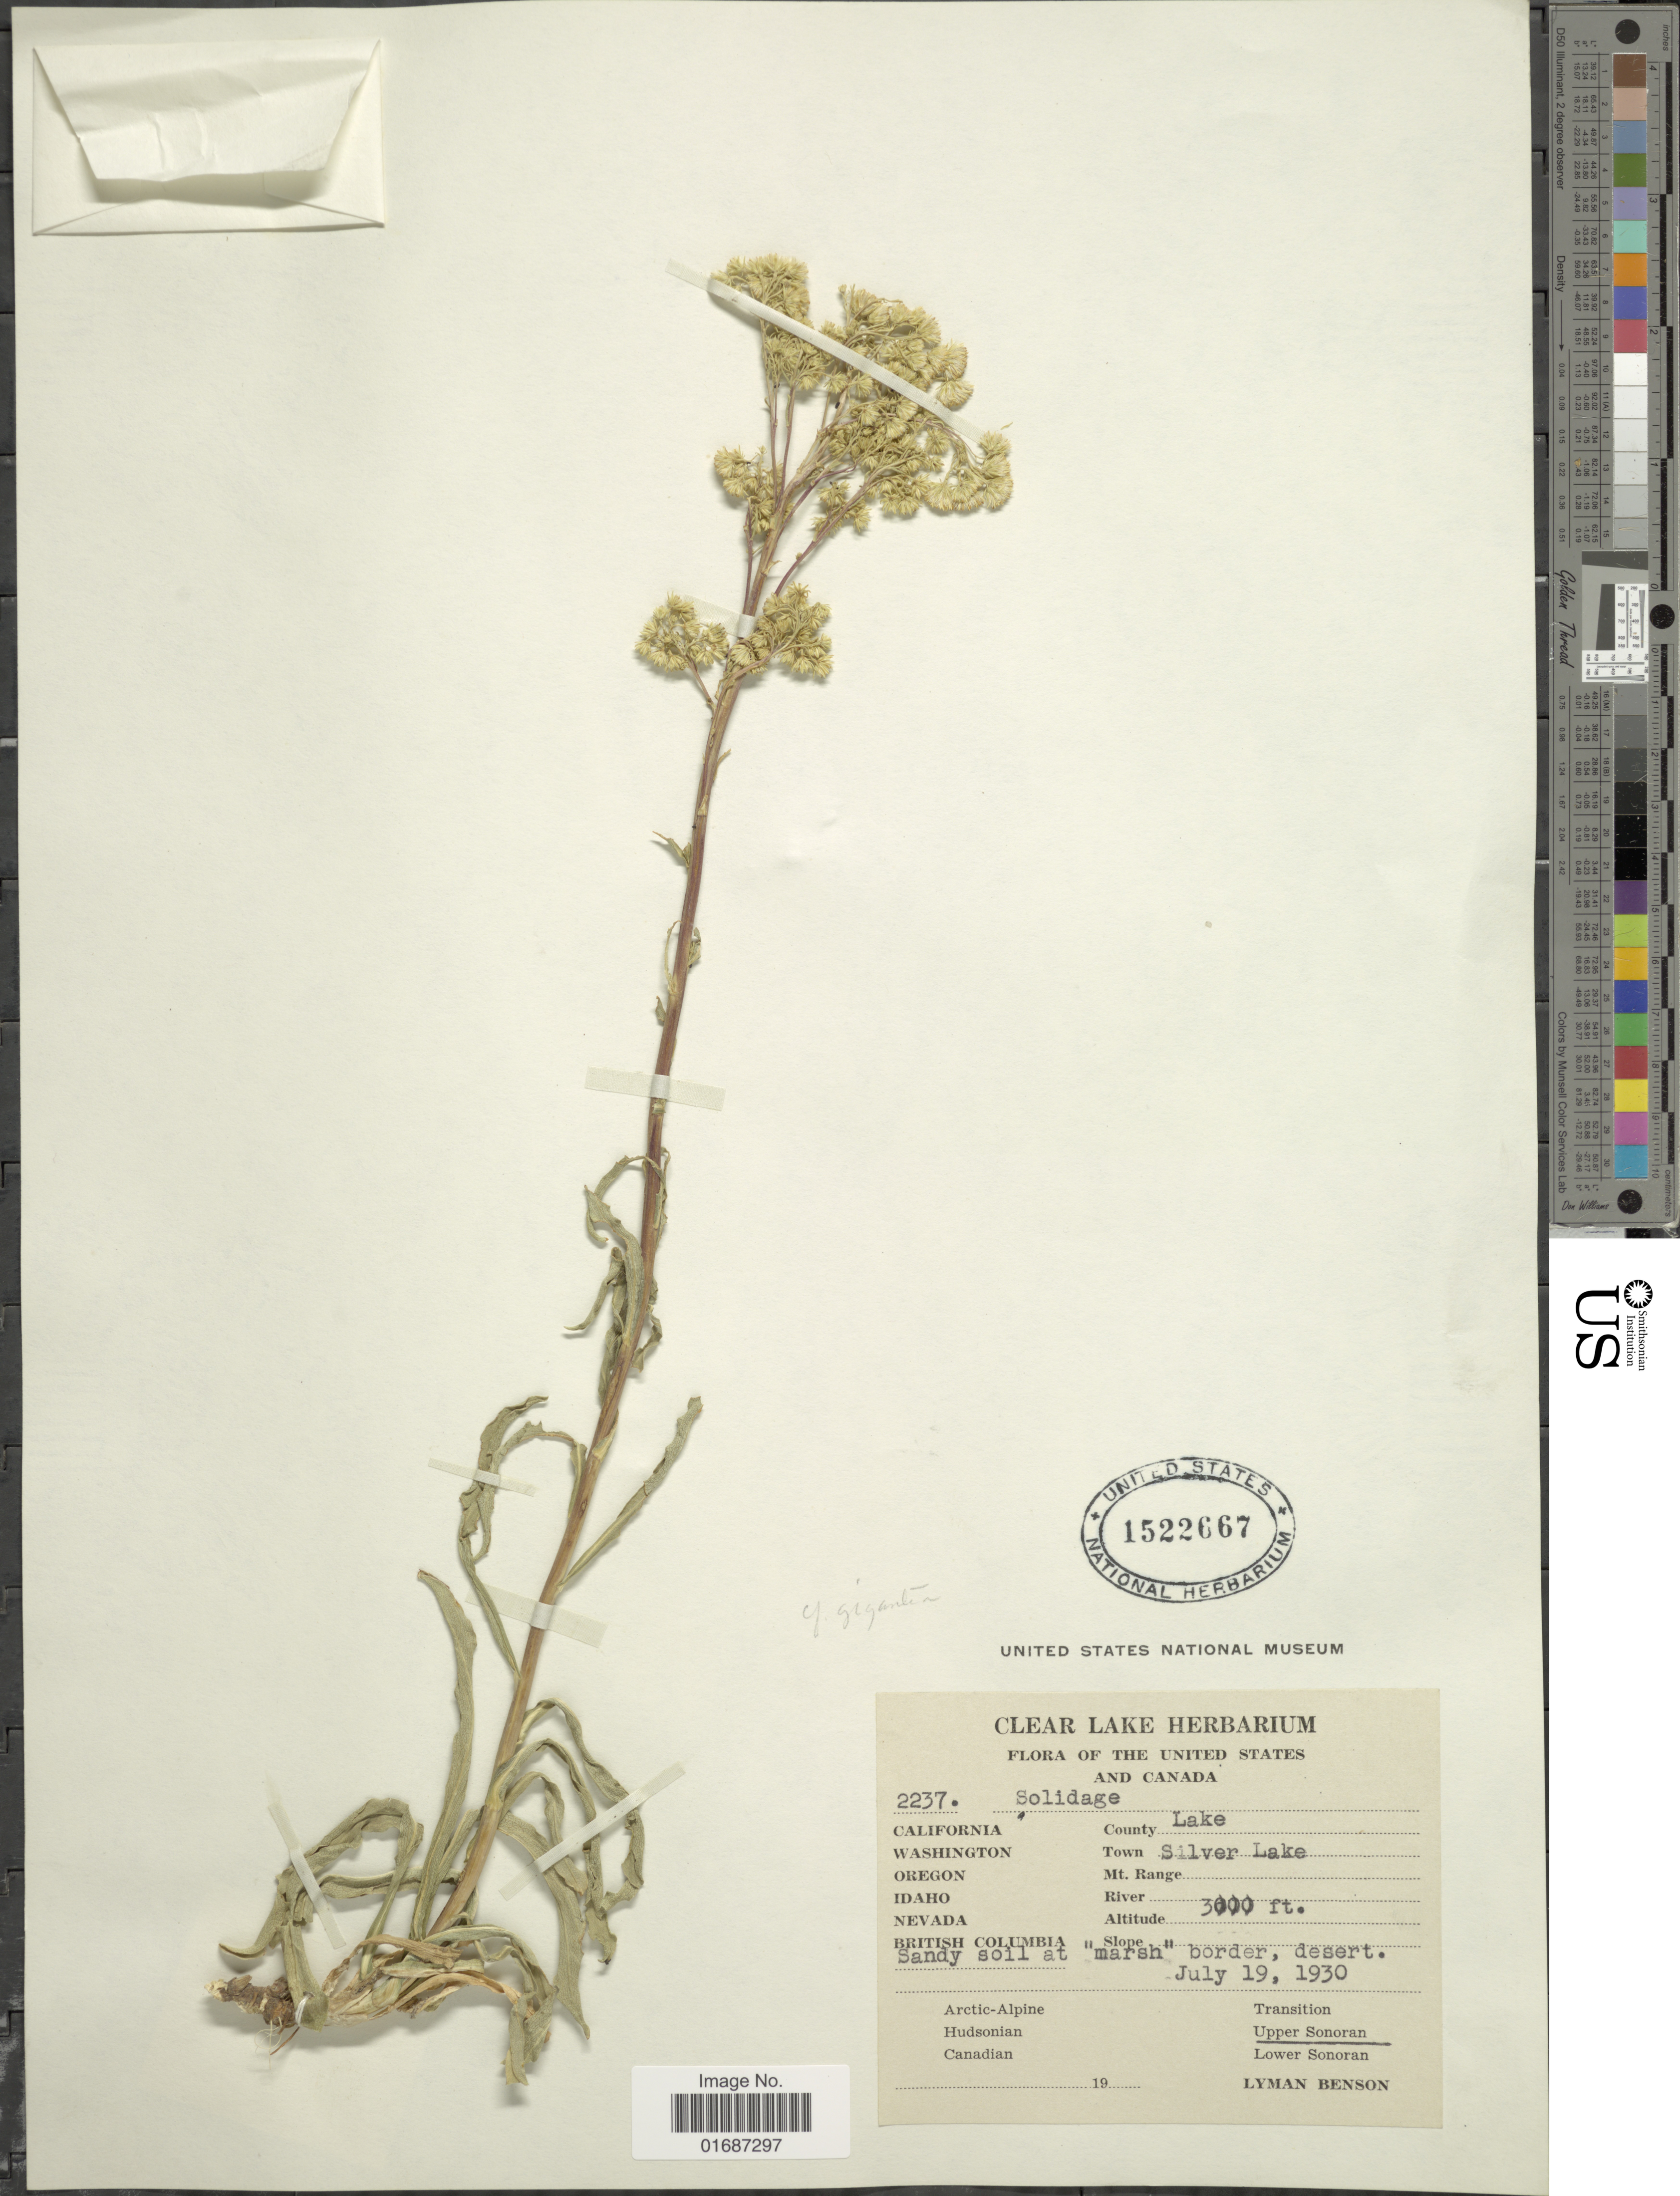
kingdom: Plantae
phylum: Tracheophyta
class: Magnoliopsida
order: Asterales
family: Asteraceae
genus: Solidago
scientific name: Solidago gigantea var. leiophylla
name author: Fernald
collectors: L. D. Benson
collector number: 2237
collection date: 1930-07-19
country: United States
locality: Flora of the United States and Canada, California, Washington, Oregon, Idaho, Nevada, Brtitish Colombia, County Lake, Silver Lake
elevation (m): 914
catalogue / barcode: US 1522667